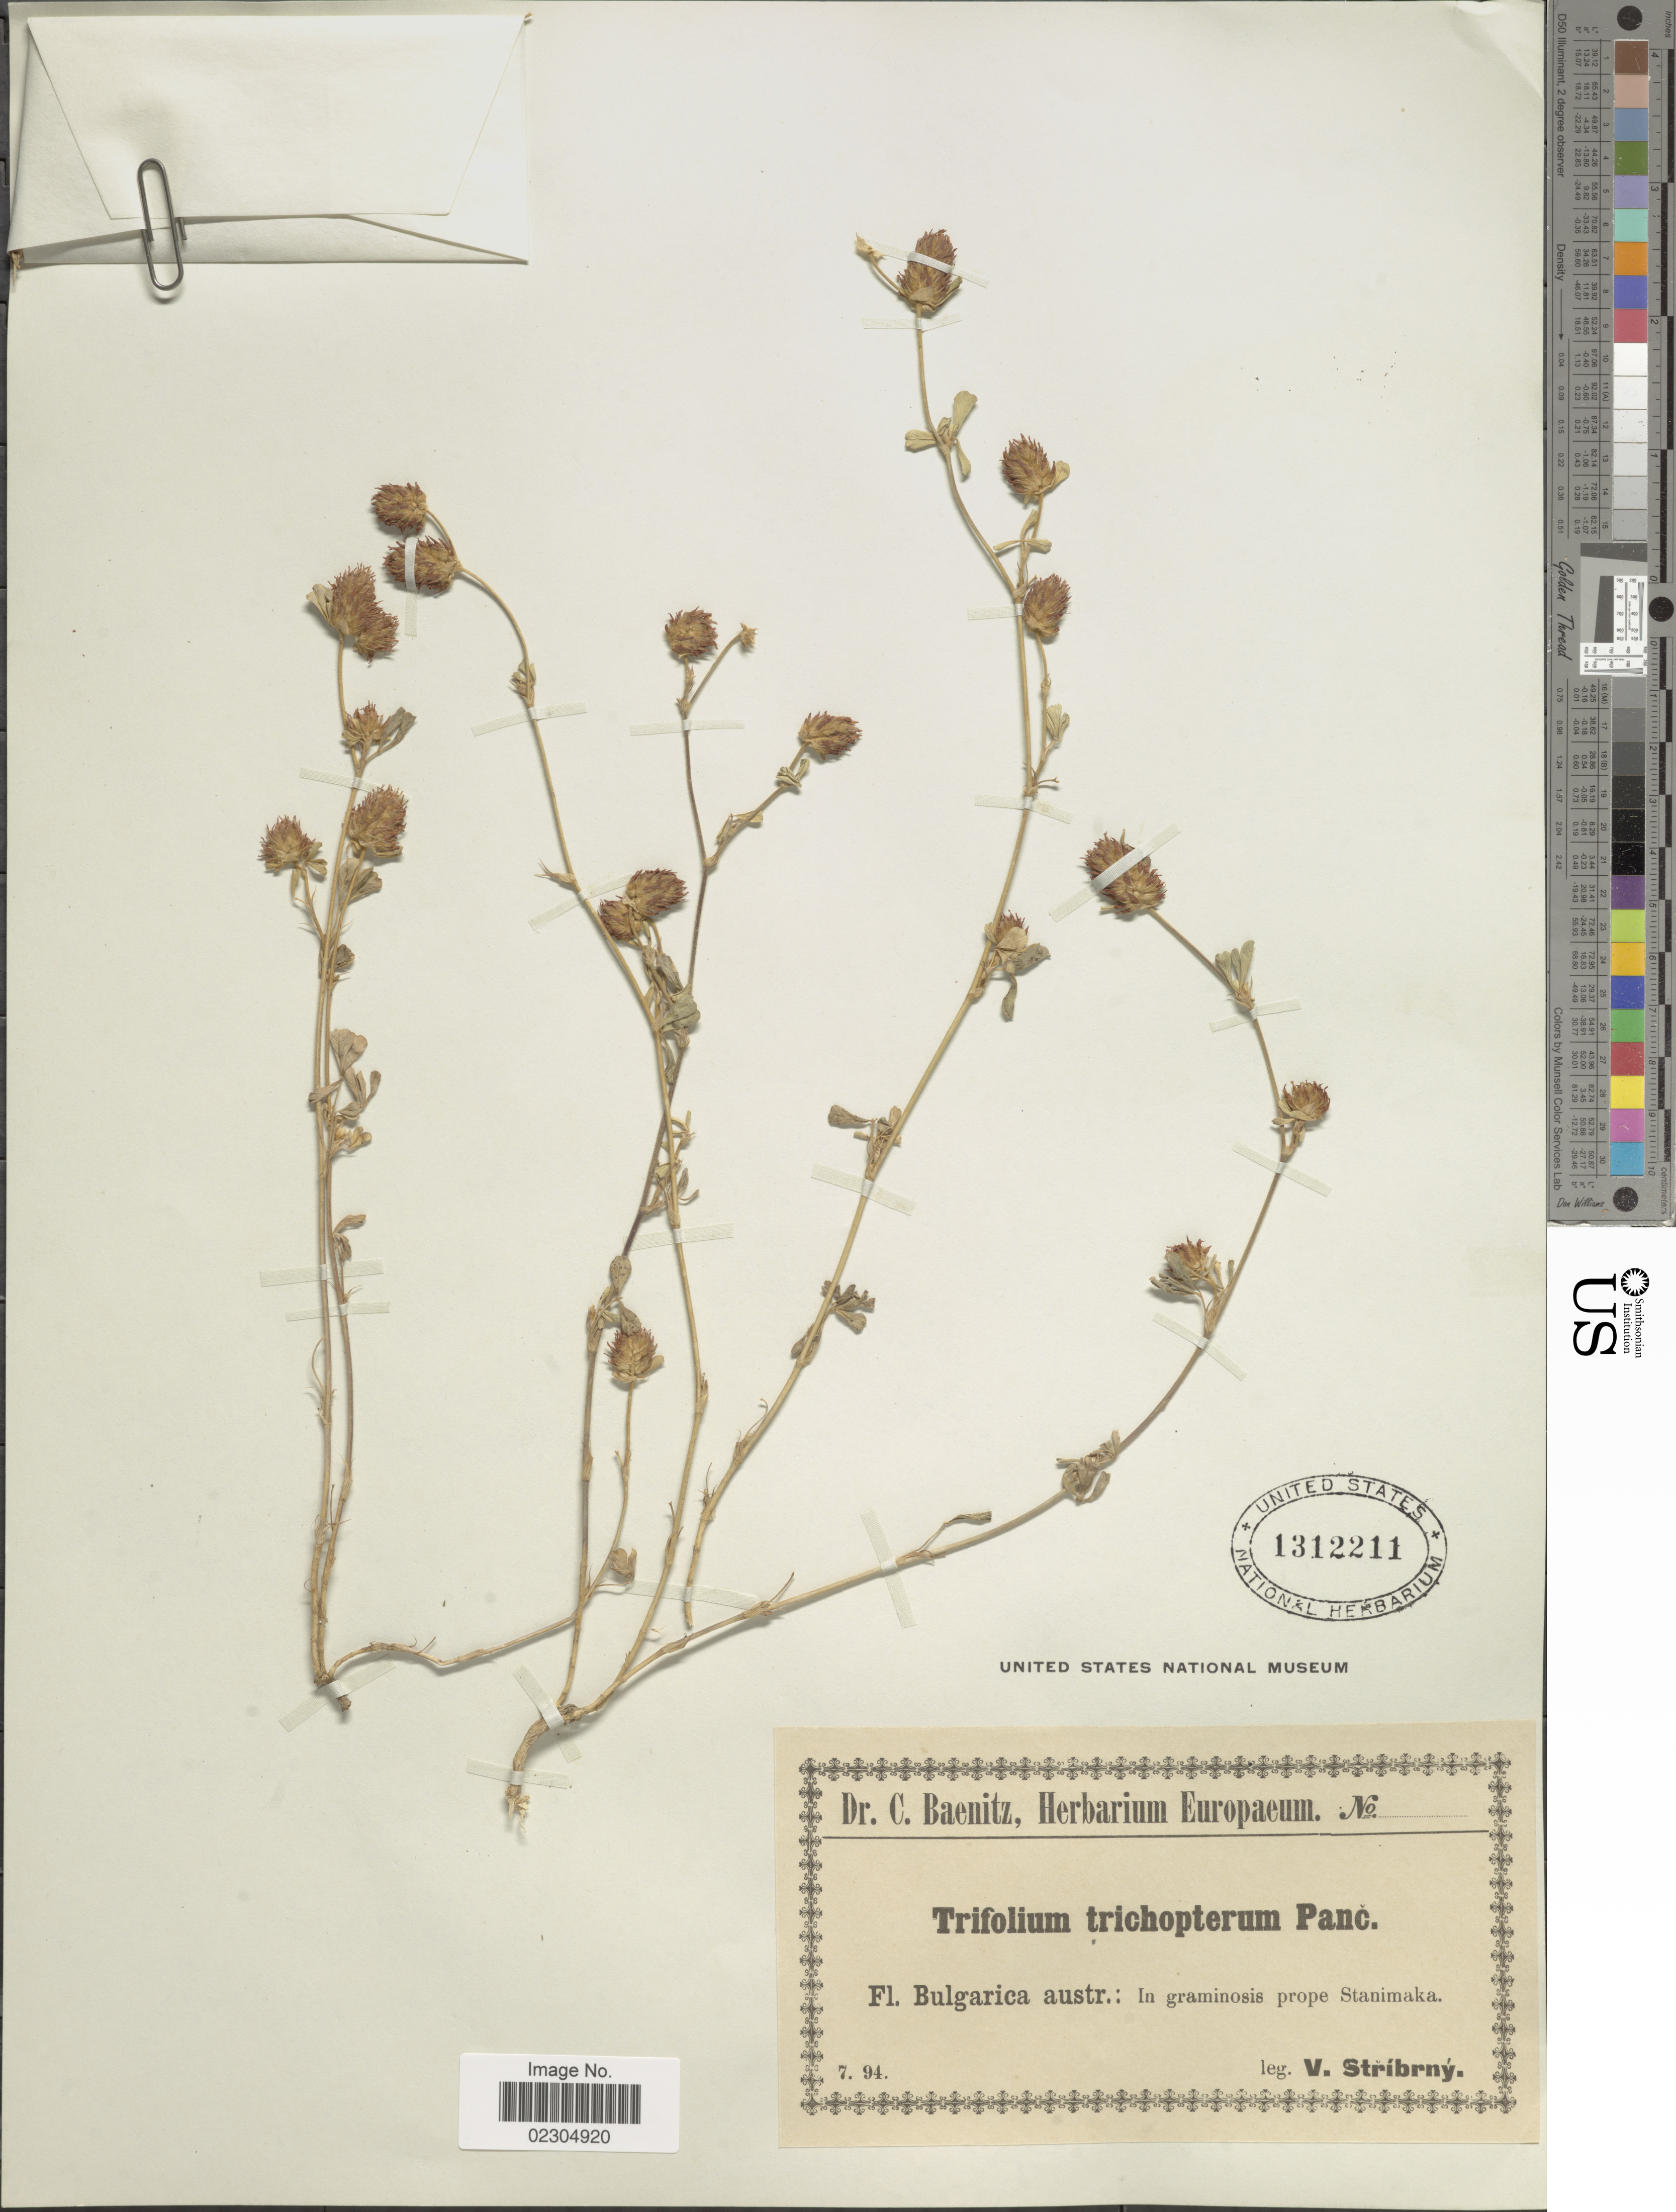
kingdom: Plantae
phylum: Tracheophyta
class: Magnoliopsida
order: Fabales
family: Fabaceae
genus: Trifolium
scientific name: Trifolium trichopterum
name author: Pančić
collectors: V. Stribrny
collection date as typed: Transcribed d/m/y: /7/94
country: Bulgaria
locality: Bulgarica austr: In graminosis prope Stanimaka.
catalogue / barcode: US 1312211